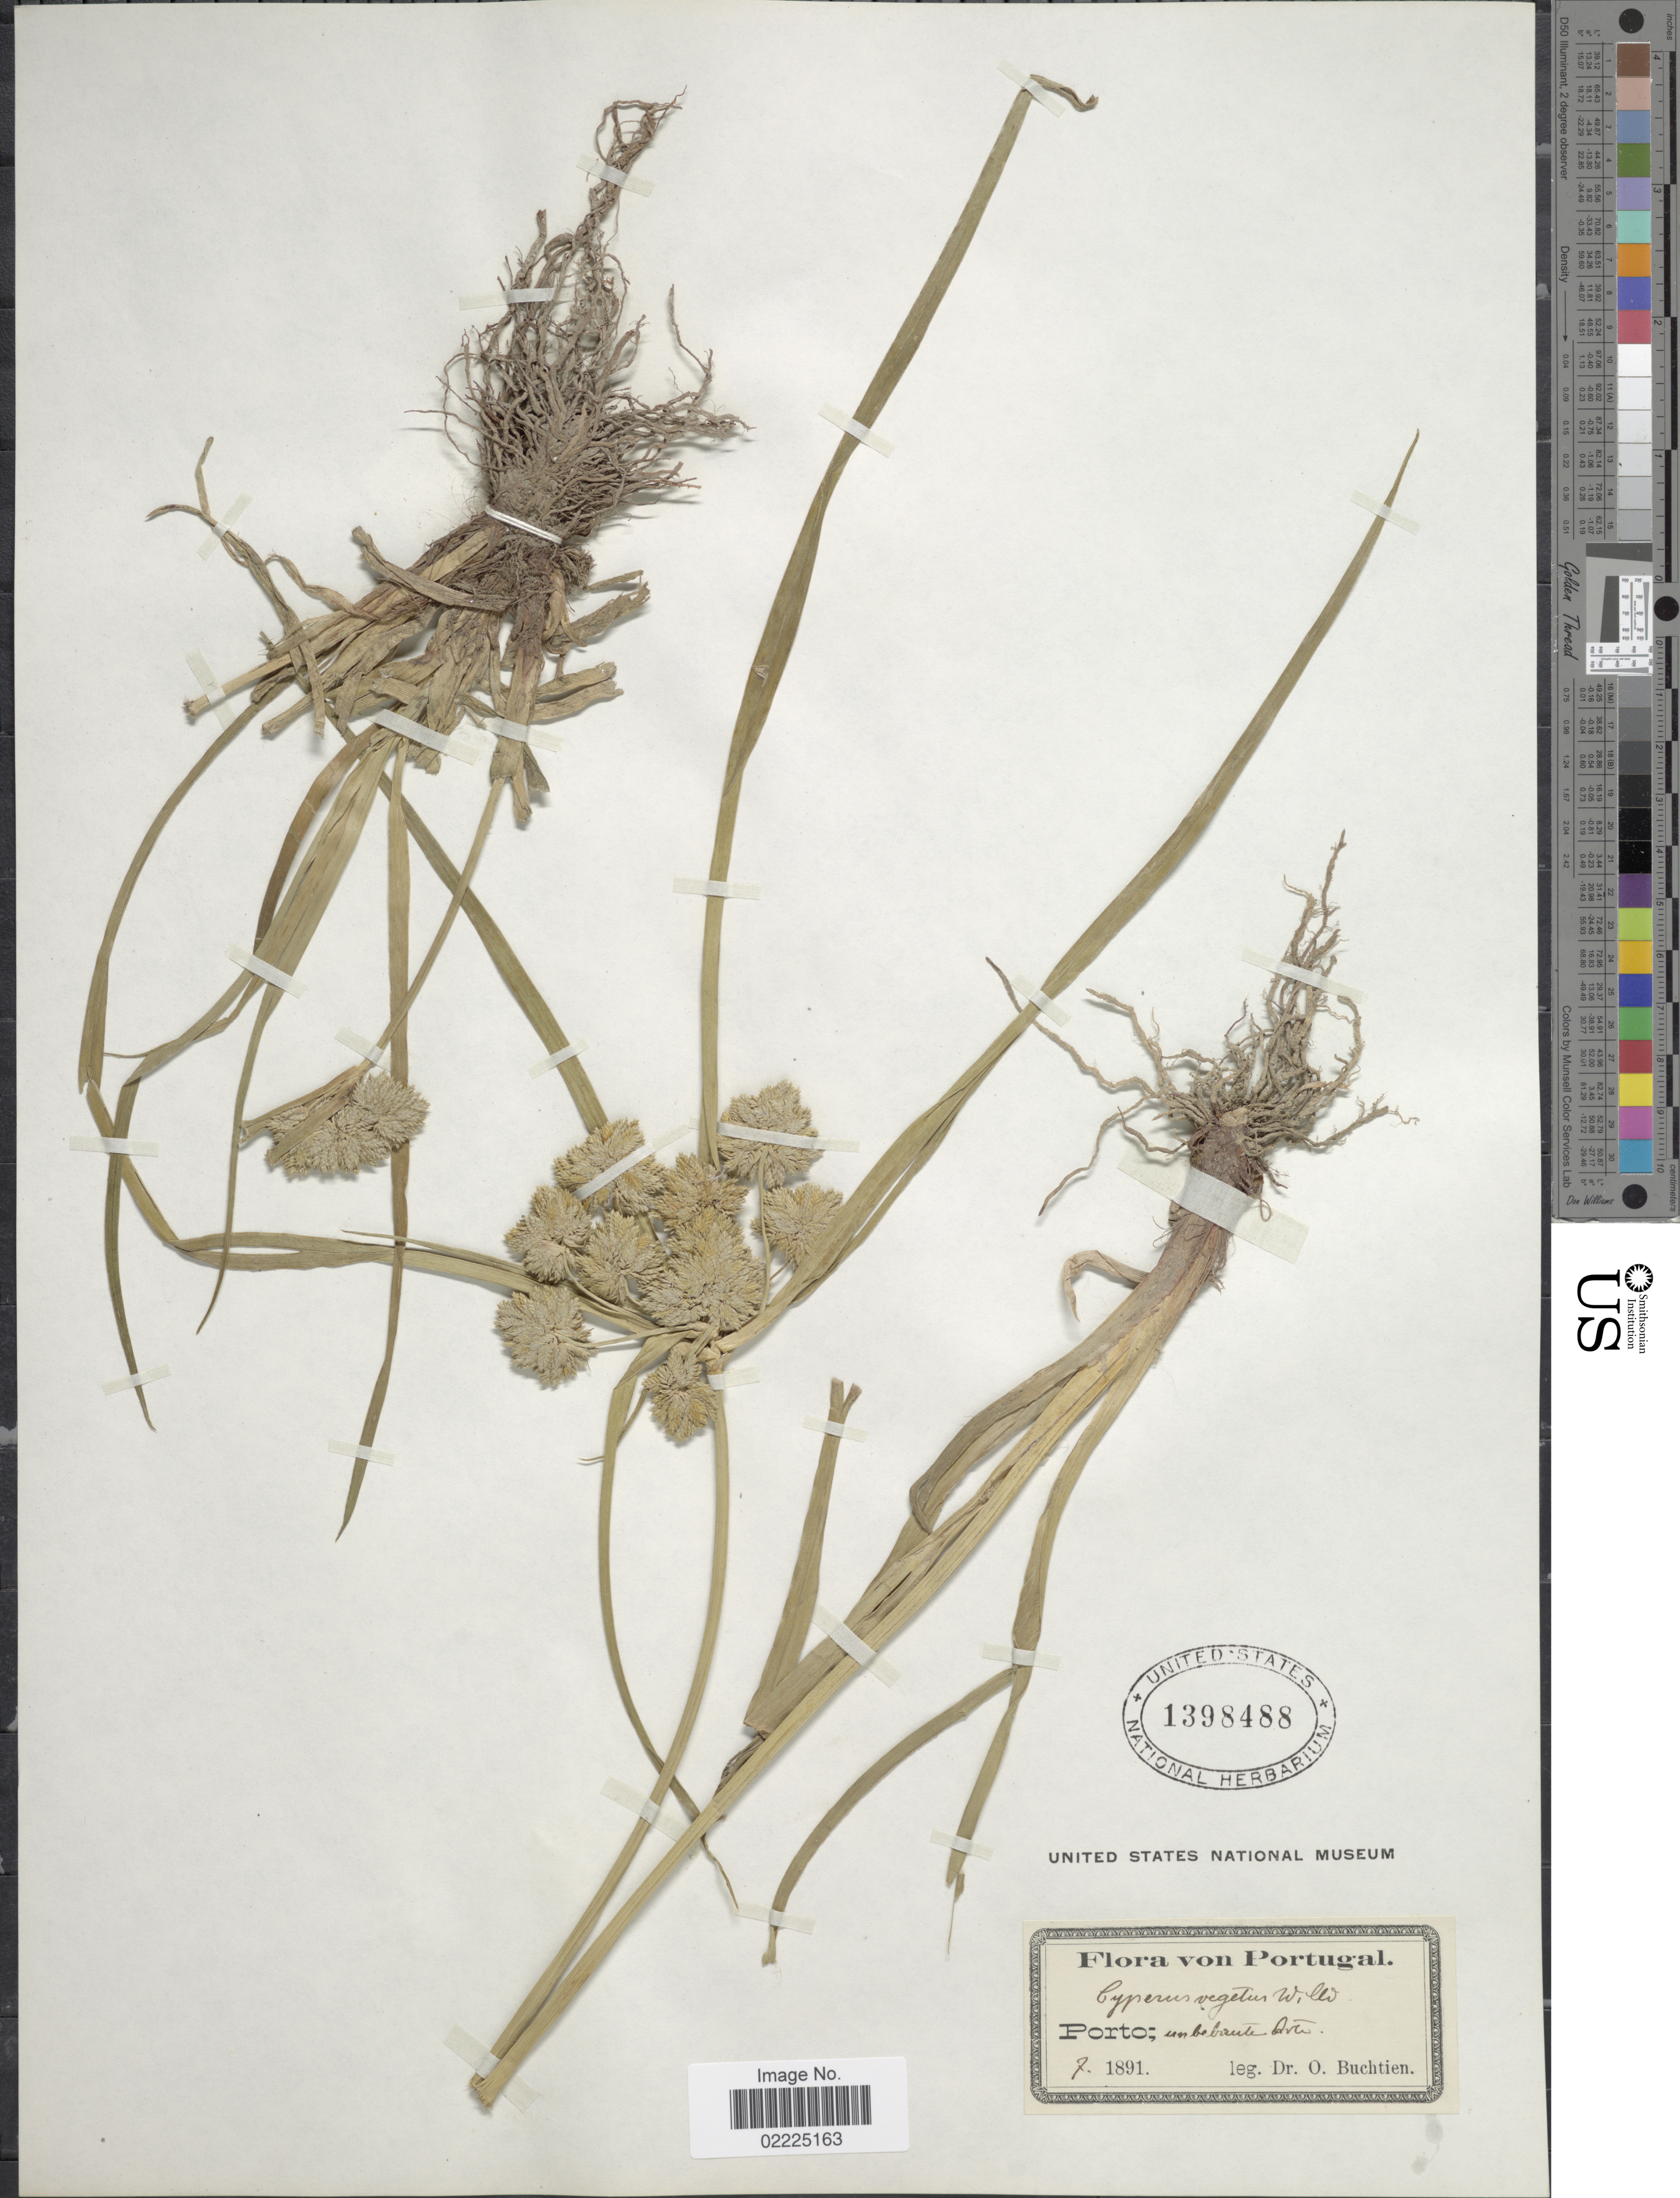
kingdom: Plantae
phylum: Tracheophyta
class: Liliopsida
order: Poales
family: Cyperaceae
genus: Cyperus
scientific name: Cyperus eragrostis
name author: Lam.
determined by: Strong, Mark T., (BOT), Smithsonian Institution - National Museum of Natural History (UNITED STATES)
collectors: O. Buchtien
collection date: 1891-07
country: Portugal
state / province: Porto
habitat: unbebaute orte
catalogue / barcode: US 1398488